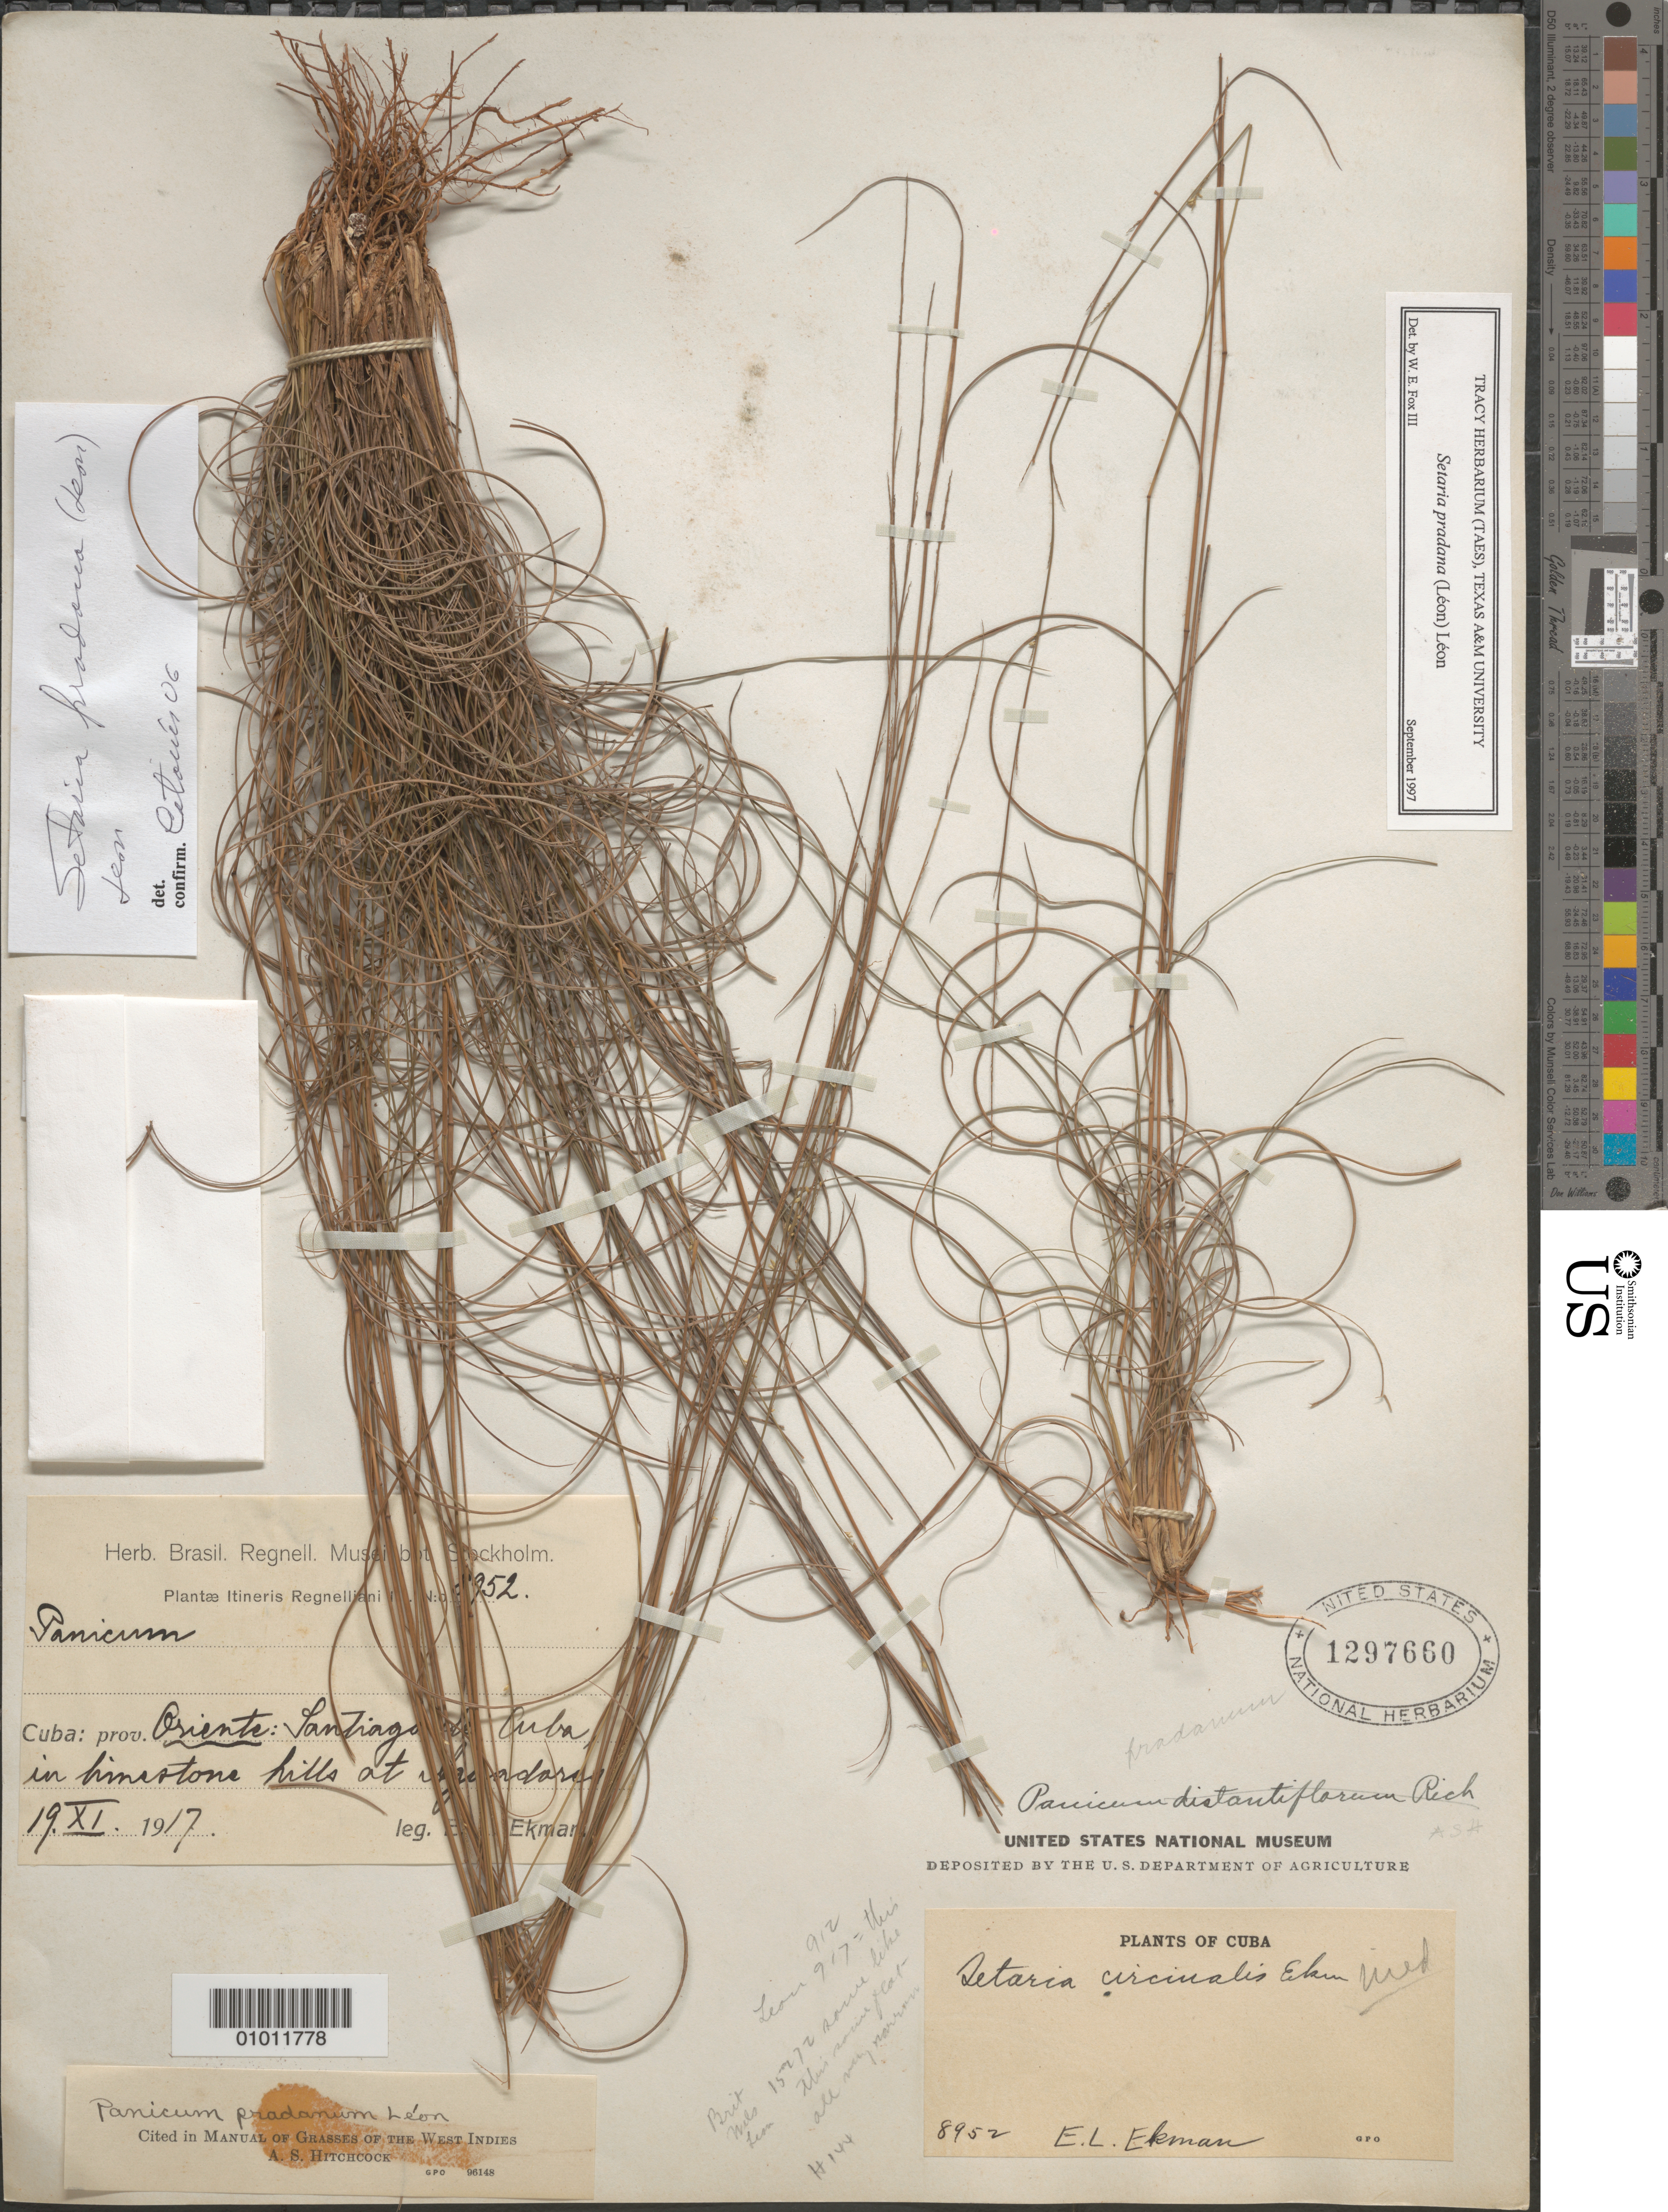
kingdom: Plantae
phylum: Tracheophyta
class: Liliopsida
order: Poales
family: Poaceae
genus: Panicum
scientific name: Panicum pradanum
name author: León ex Hitchc.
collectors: E. L. Ekman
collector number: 8952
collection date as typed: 19 Nov 1917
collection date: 1917-11-19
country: Cuba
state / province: Santiago de Cuba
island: Cuba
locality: Santiago de Cuba, Aguadores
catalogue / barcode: US 1297660